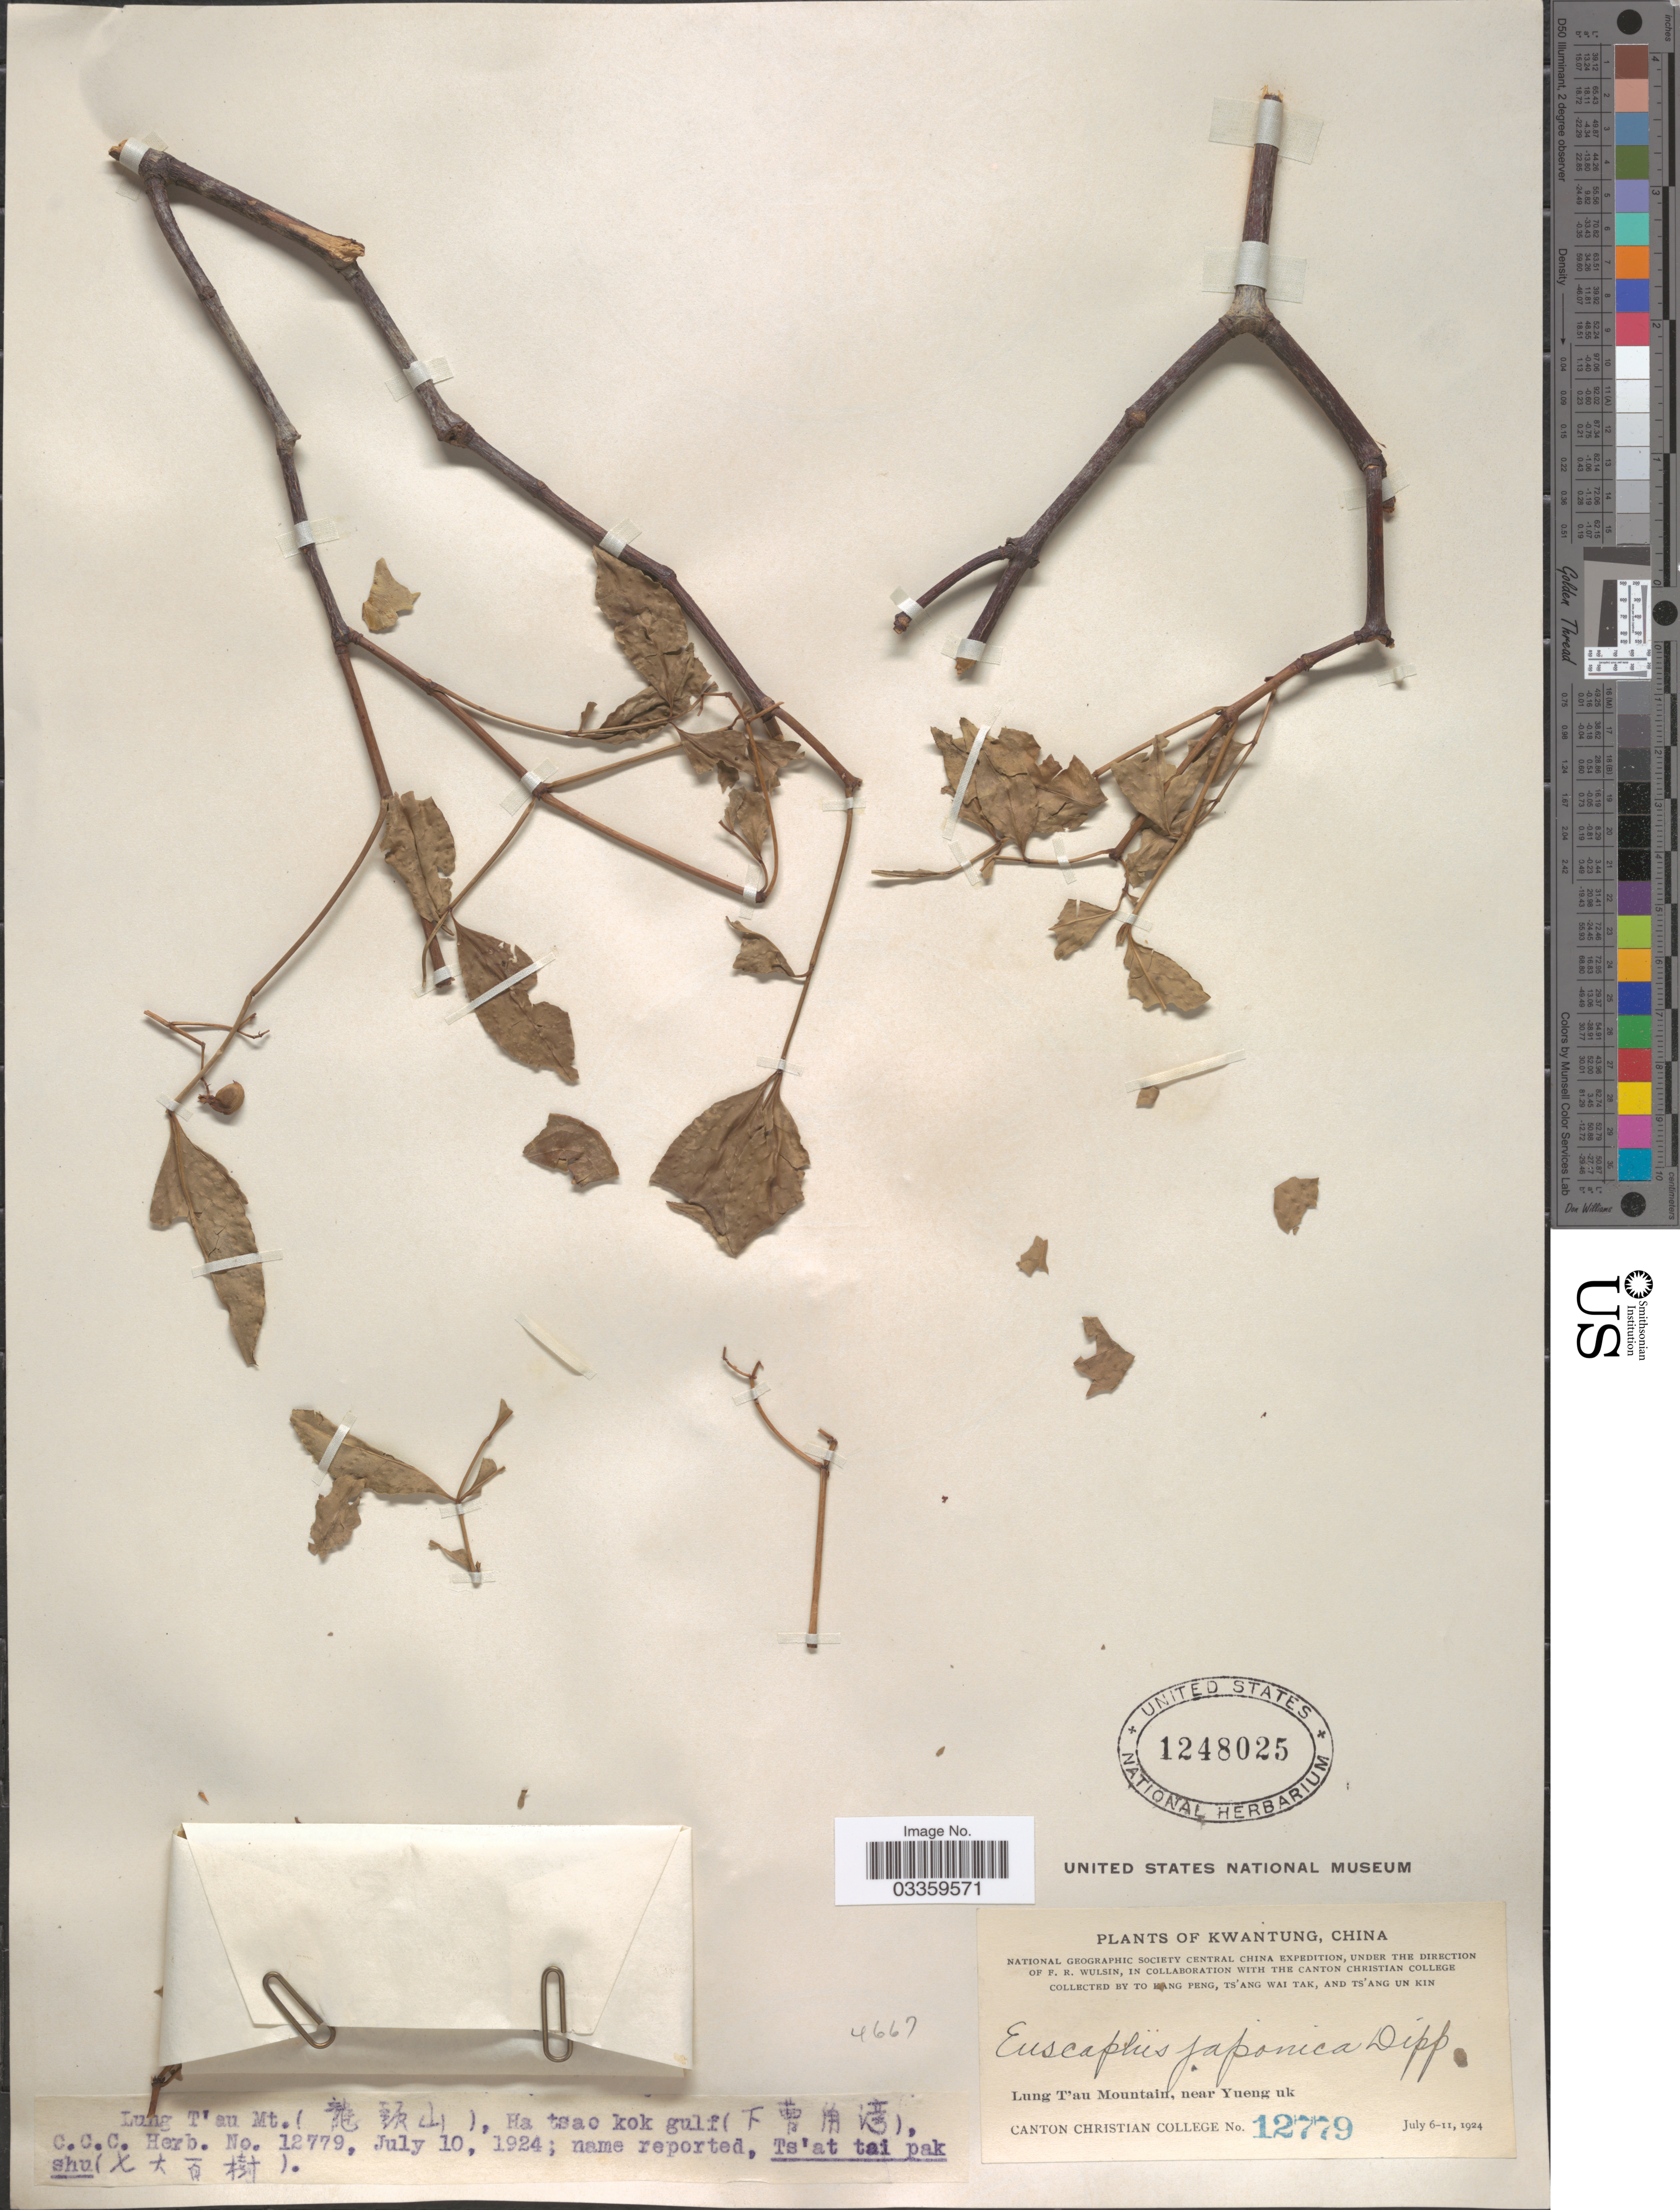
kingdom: Plantae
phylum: Tracheophyta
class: Magnoliopsida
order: Crossosomatales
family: Staphyleaceae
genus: Euscaphis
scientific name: Euscaphis japonica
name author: (Thunb.) Kanitz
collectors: T. K. Peng, W. T. Tsang & Ts' Ang Un Kin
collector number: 12779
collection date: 1924-07-10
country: China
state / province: Guangdong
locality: Kwangtung. Lung T'an Mt. X. Ha tsao kok gulf. X. Near Yueng uk.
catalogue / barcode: US 1248025